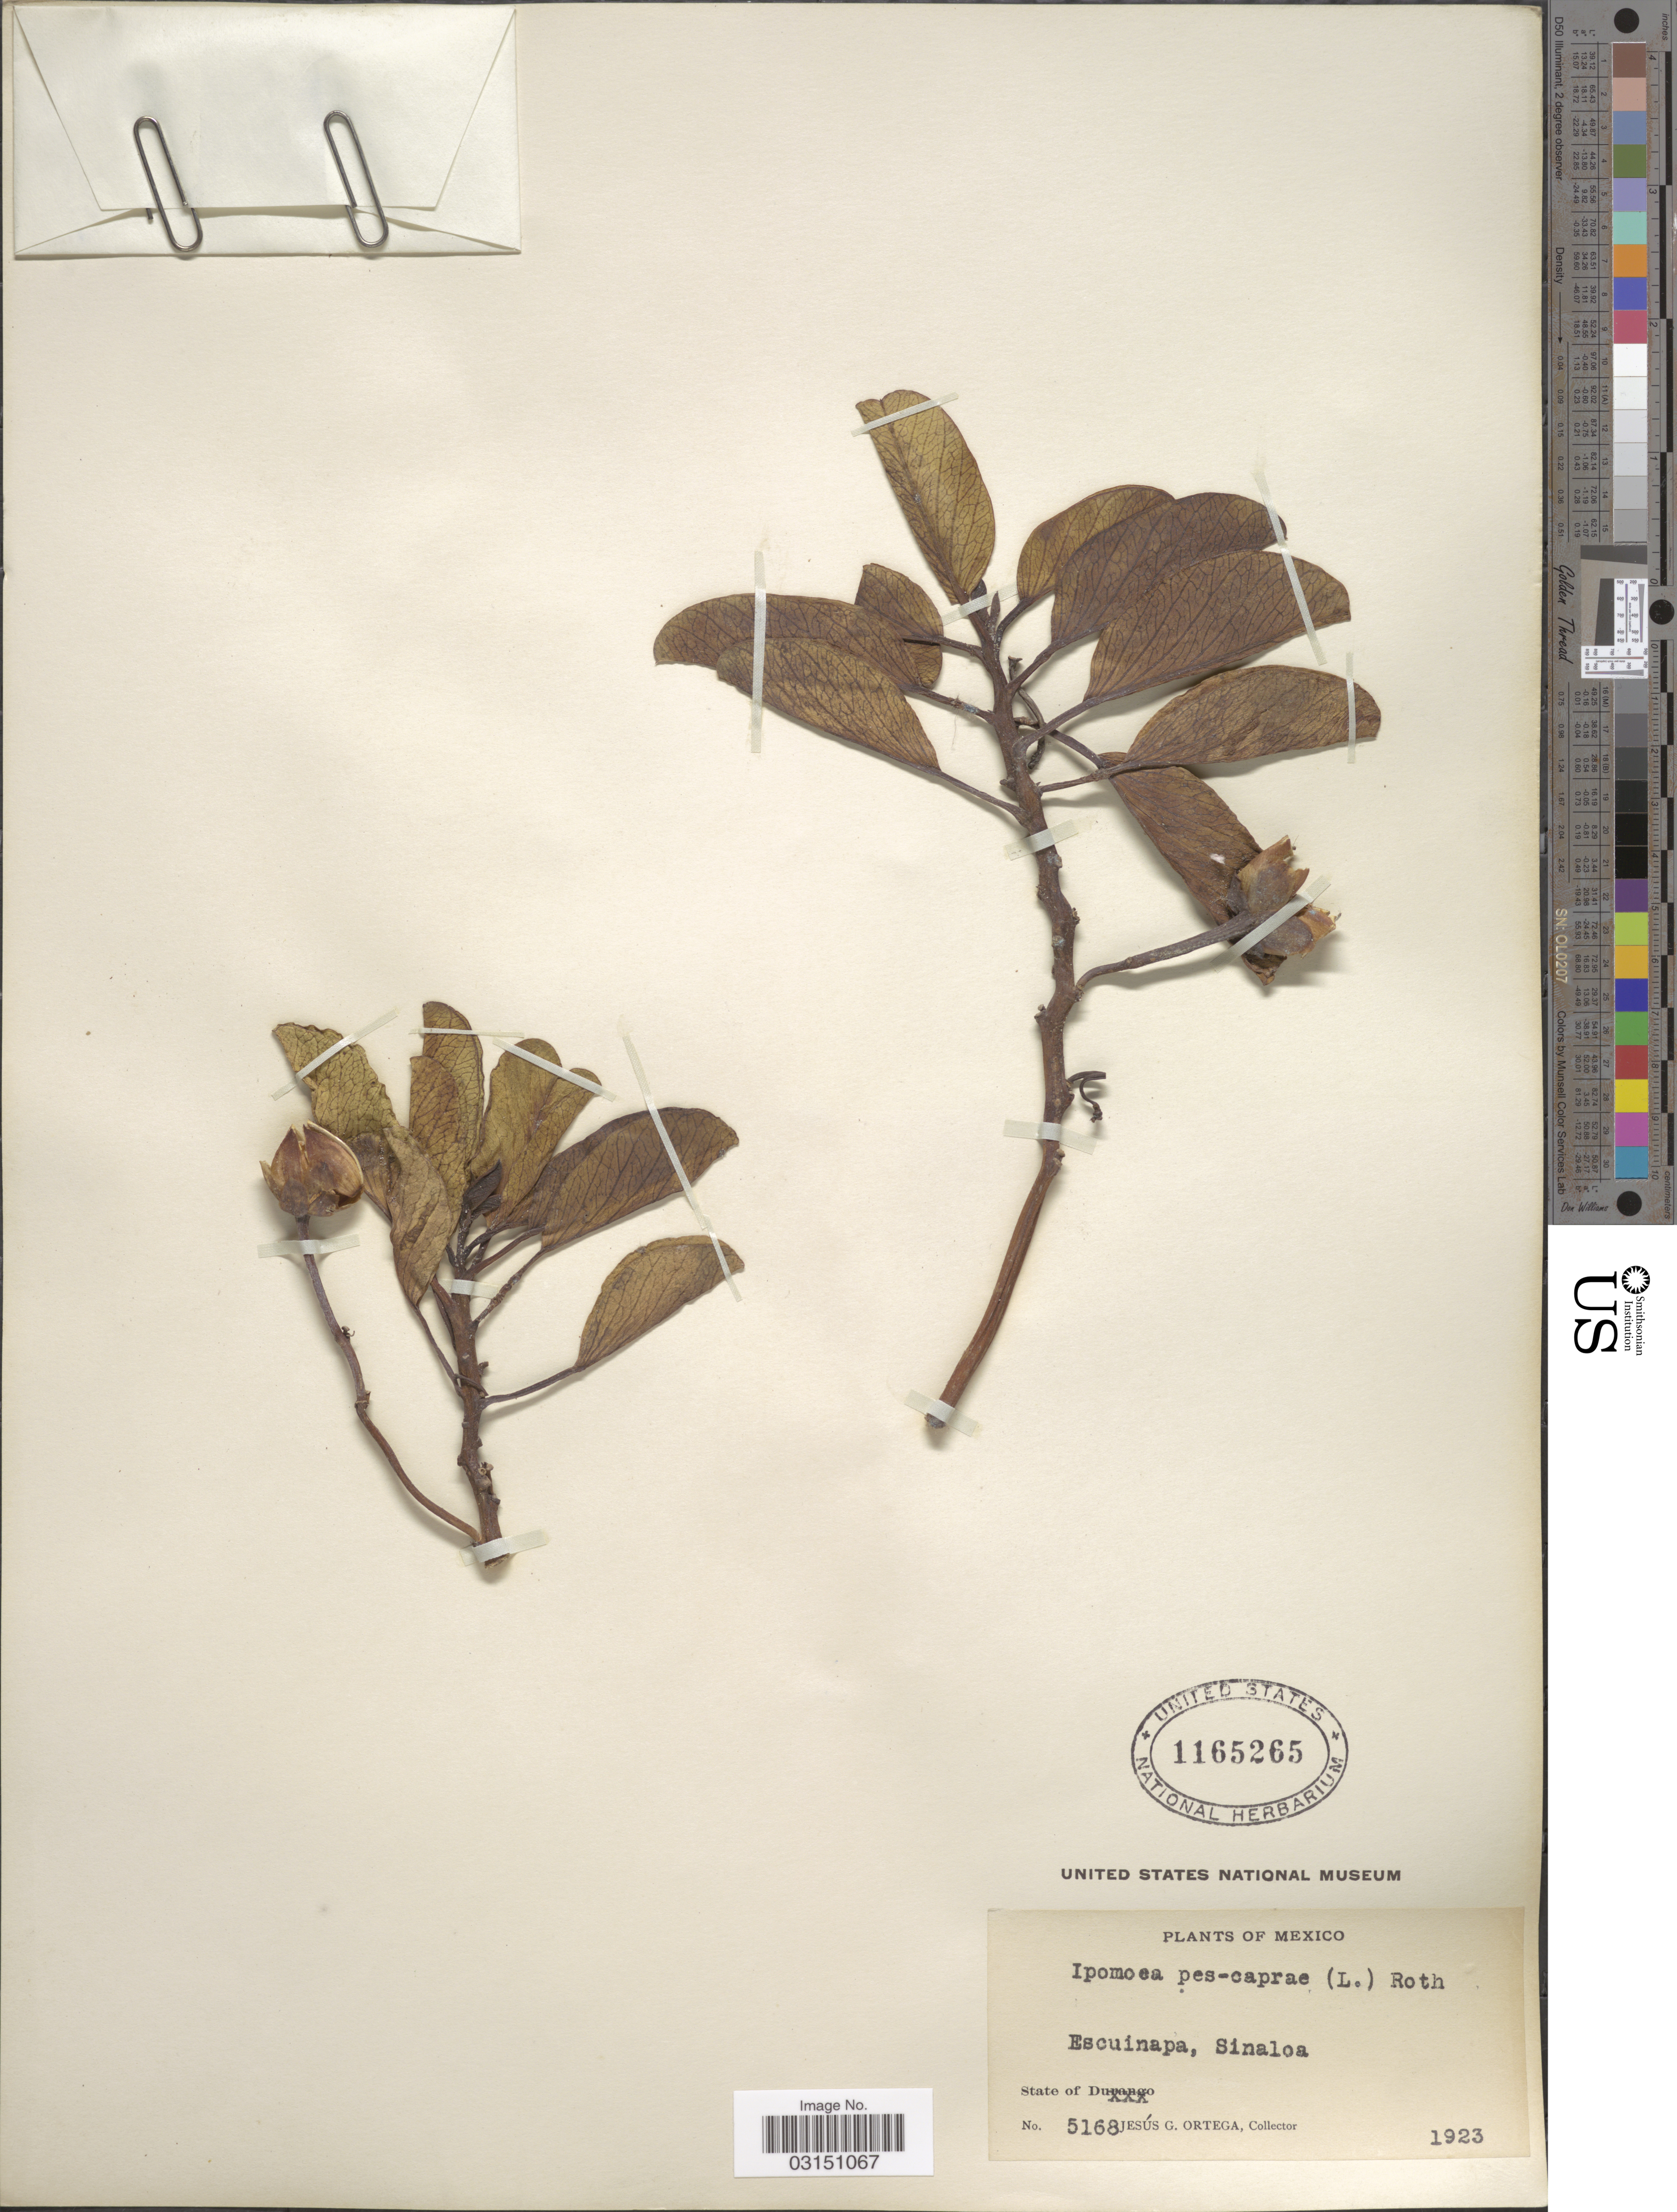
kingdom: Plantae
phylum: Tracheophyta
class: Magnoliopsida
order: Solanales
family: Convolvulaceae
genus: Ipomoea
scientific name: Ipomoea pes-caprae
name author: (L.) R. Br.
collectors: J. Ortega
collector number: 5168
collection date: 1923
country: Mexico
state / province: Sinaloa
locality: Escuinapa.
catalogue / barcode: US 1165265